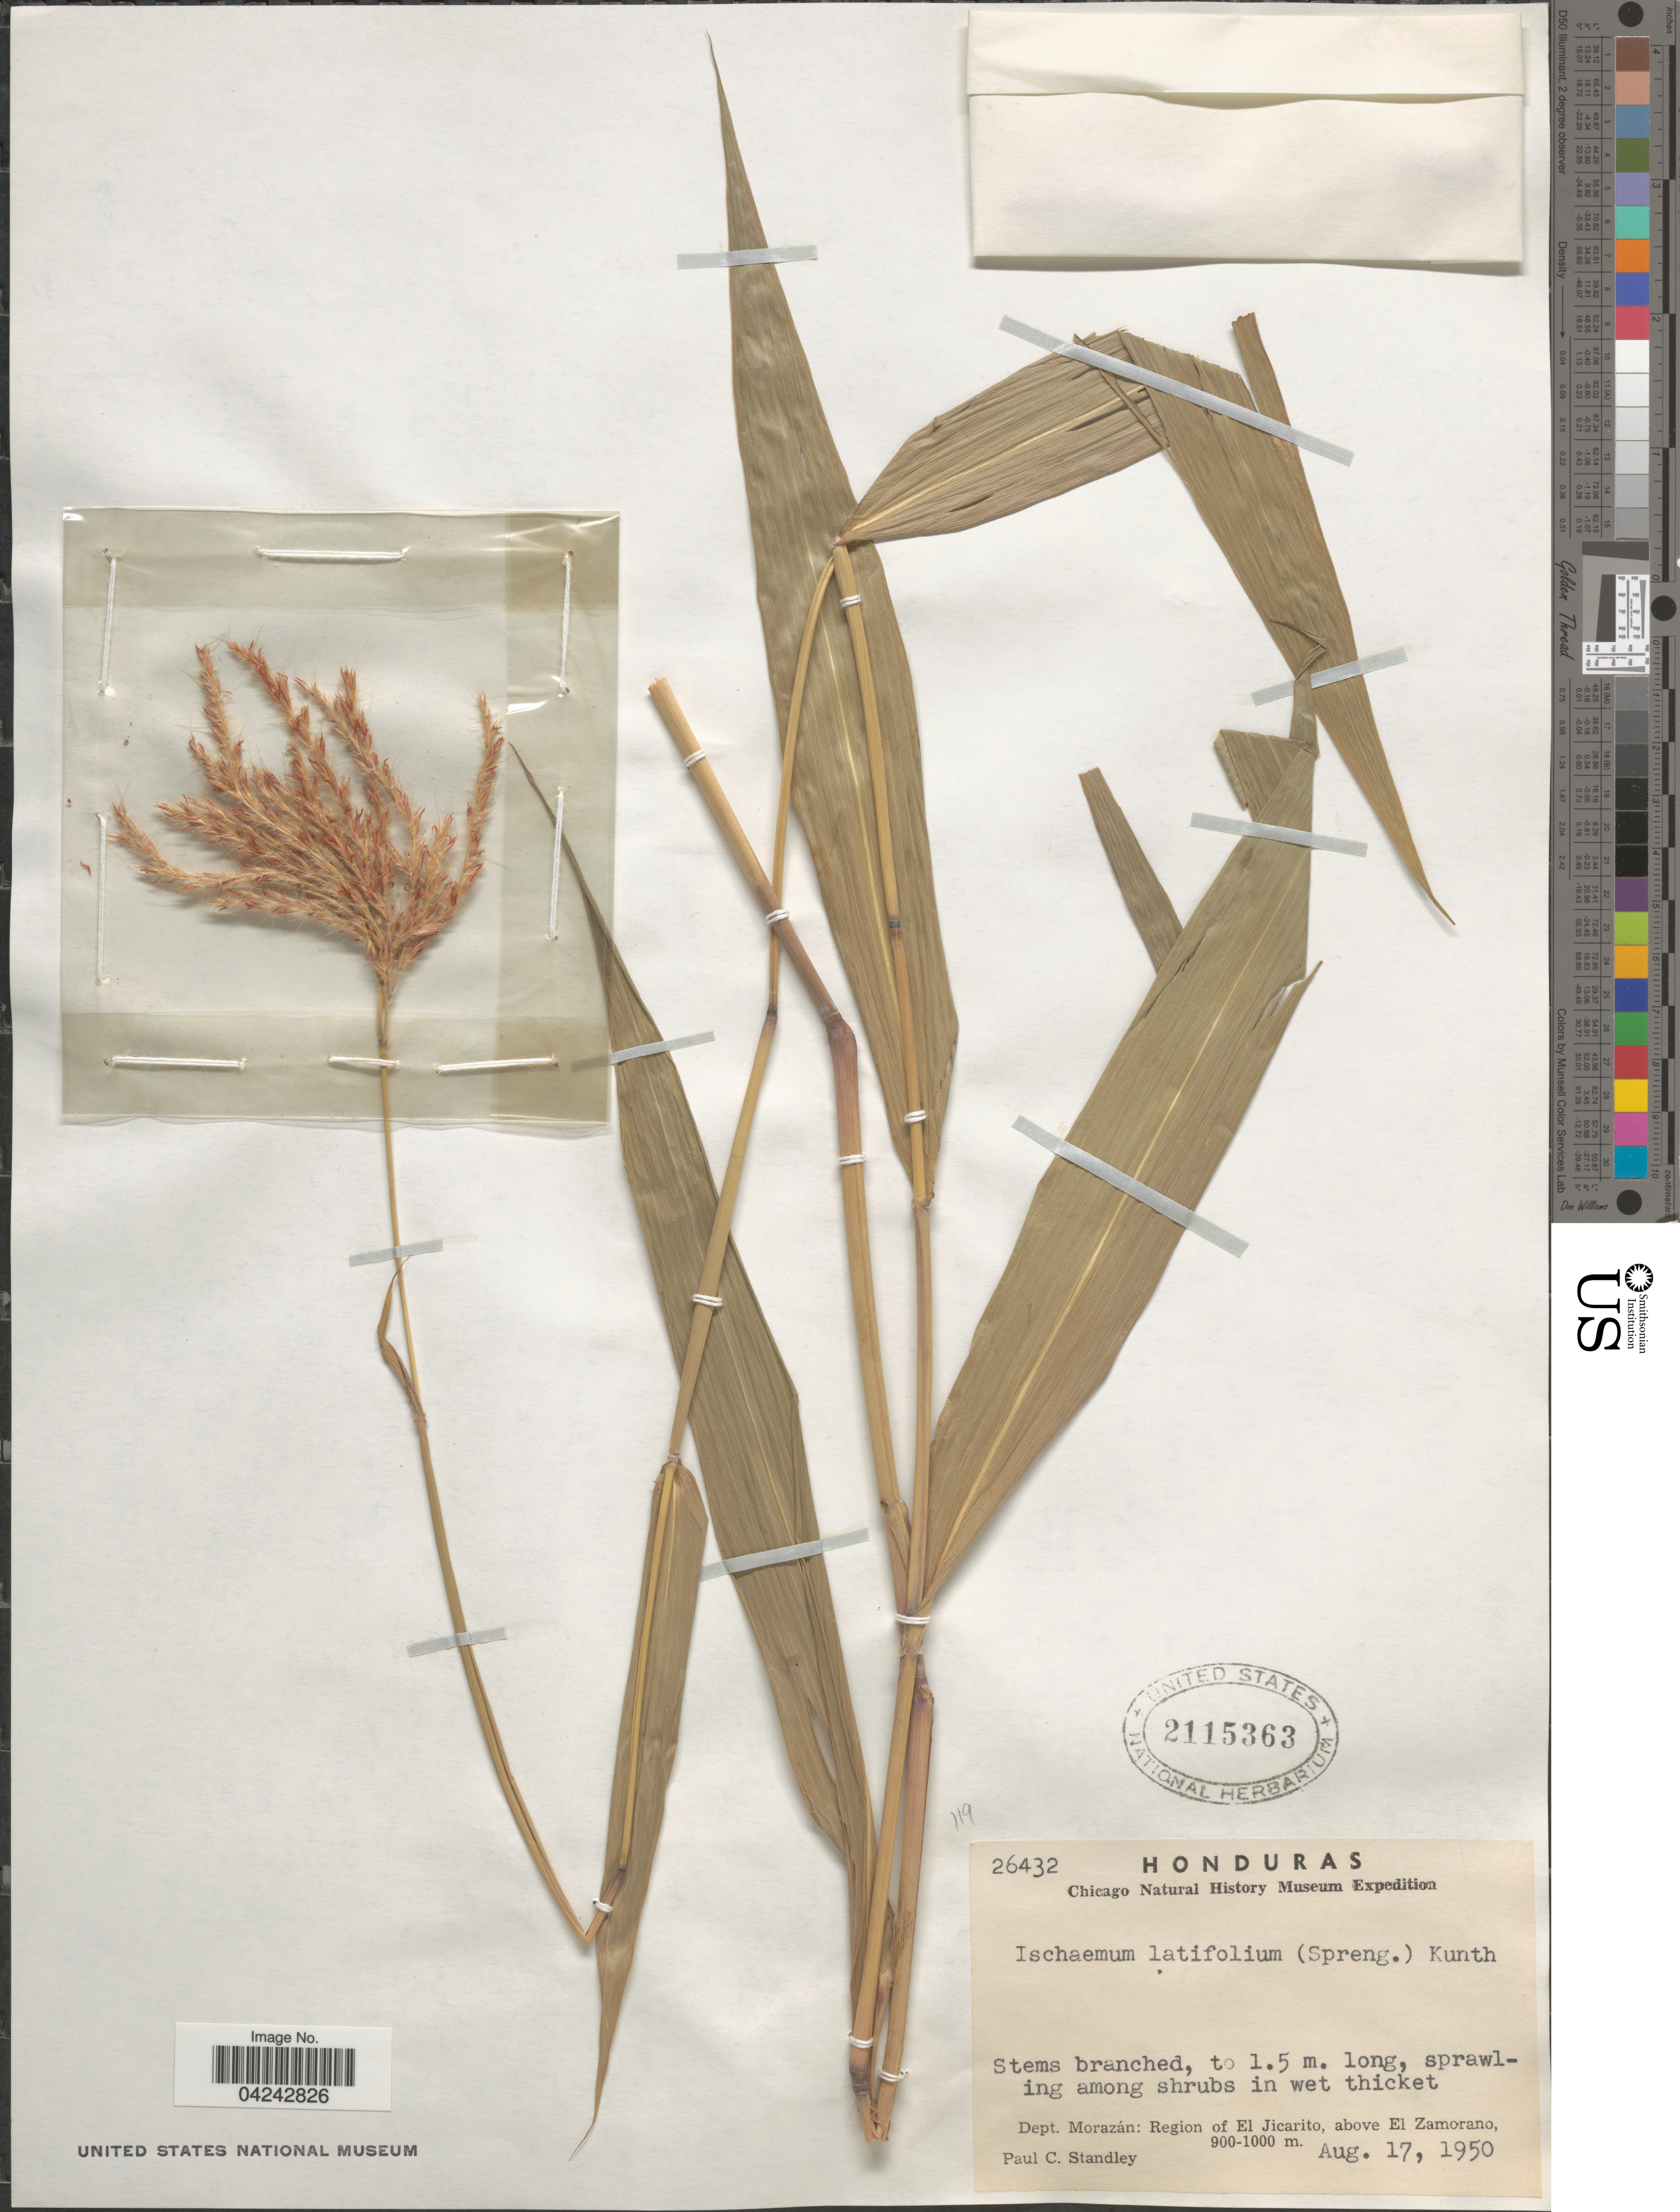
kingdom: Plantae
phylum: Tracheophyta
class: Liliopsida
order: Poales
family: Poaceae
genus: Ischaemum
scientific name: Ischaemum latifolium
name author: (Spreng.) Kunth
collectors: P. C. Standley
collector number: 26432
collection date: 1950-08-17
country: Honduras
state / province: Fco. Morazán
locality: Chicago Natural History Museum Expedition. In wet thicket. Dept. Morazán: Region of El Jicarito, above El Zamorano.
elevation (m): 900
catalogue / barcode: US 2115363